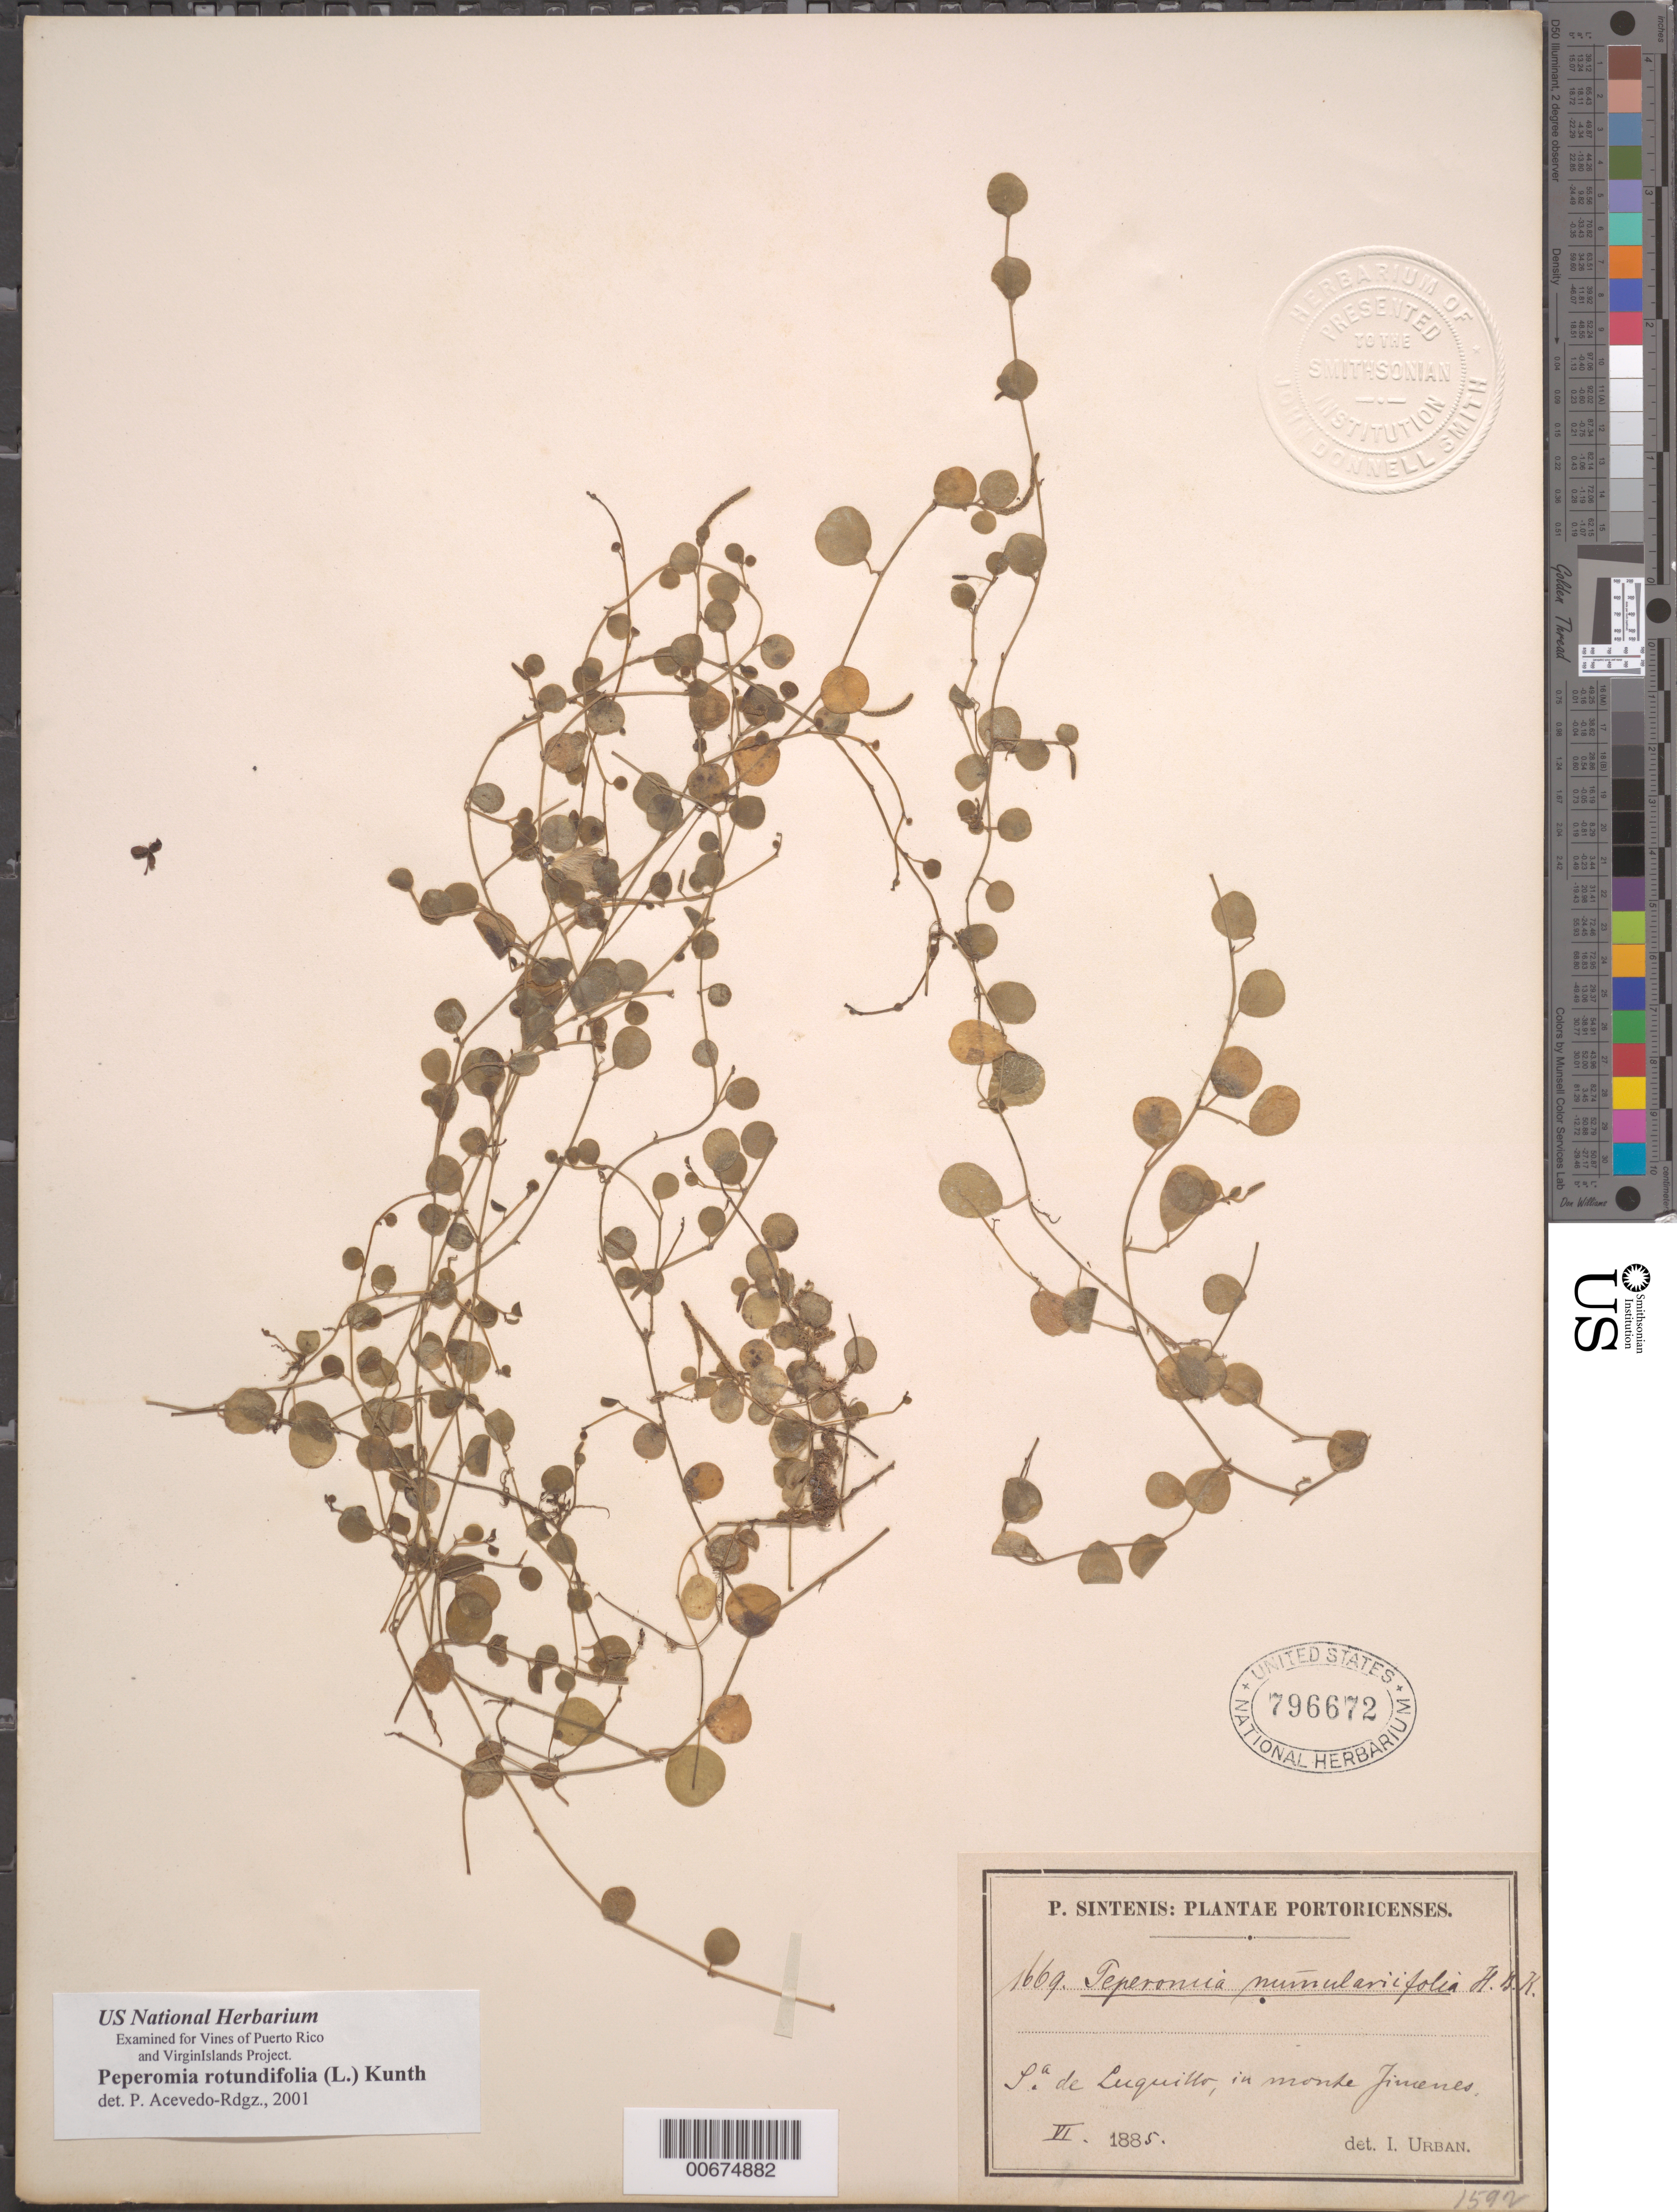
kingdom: Plantae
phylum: Tracheophyta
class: Magnoliopsida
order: Piperales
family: Piperaceae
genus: Peperomia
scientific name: Peperomia rotundifolia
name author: (L.) Kunth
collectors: P. Sintenis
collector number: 1669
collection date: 1885-06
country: Puerto Rico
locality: Sa. de Luquillo, in monte Jimenes.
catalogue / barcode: US 796672